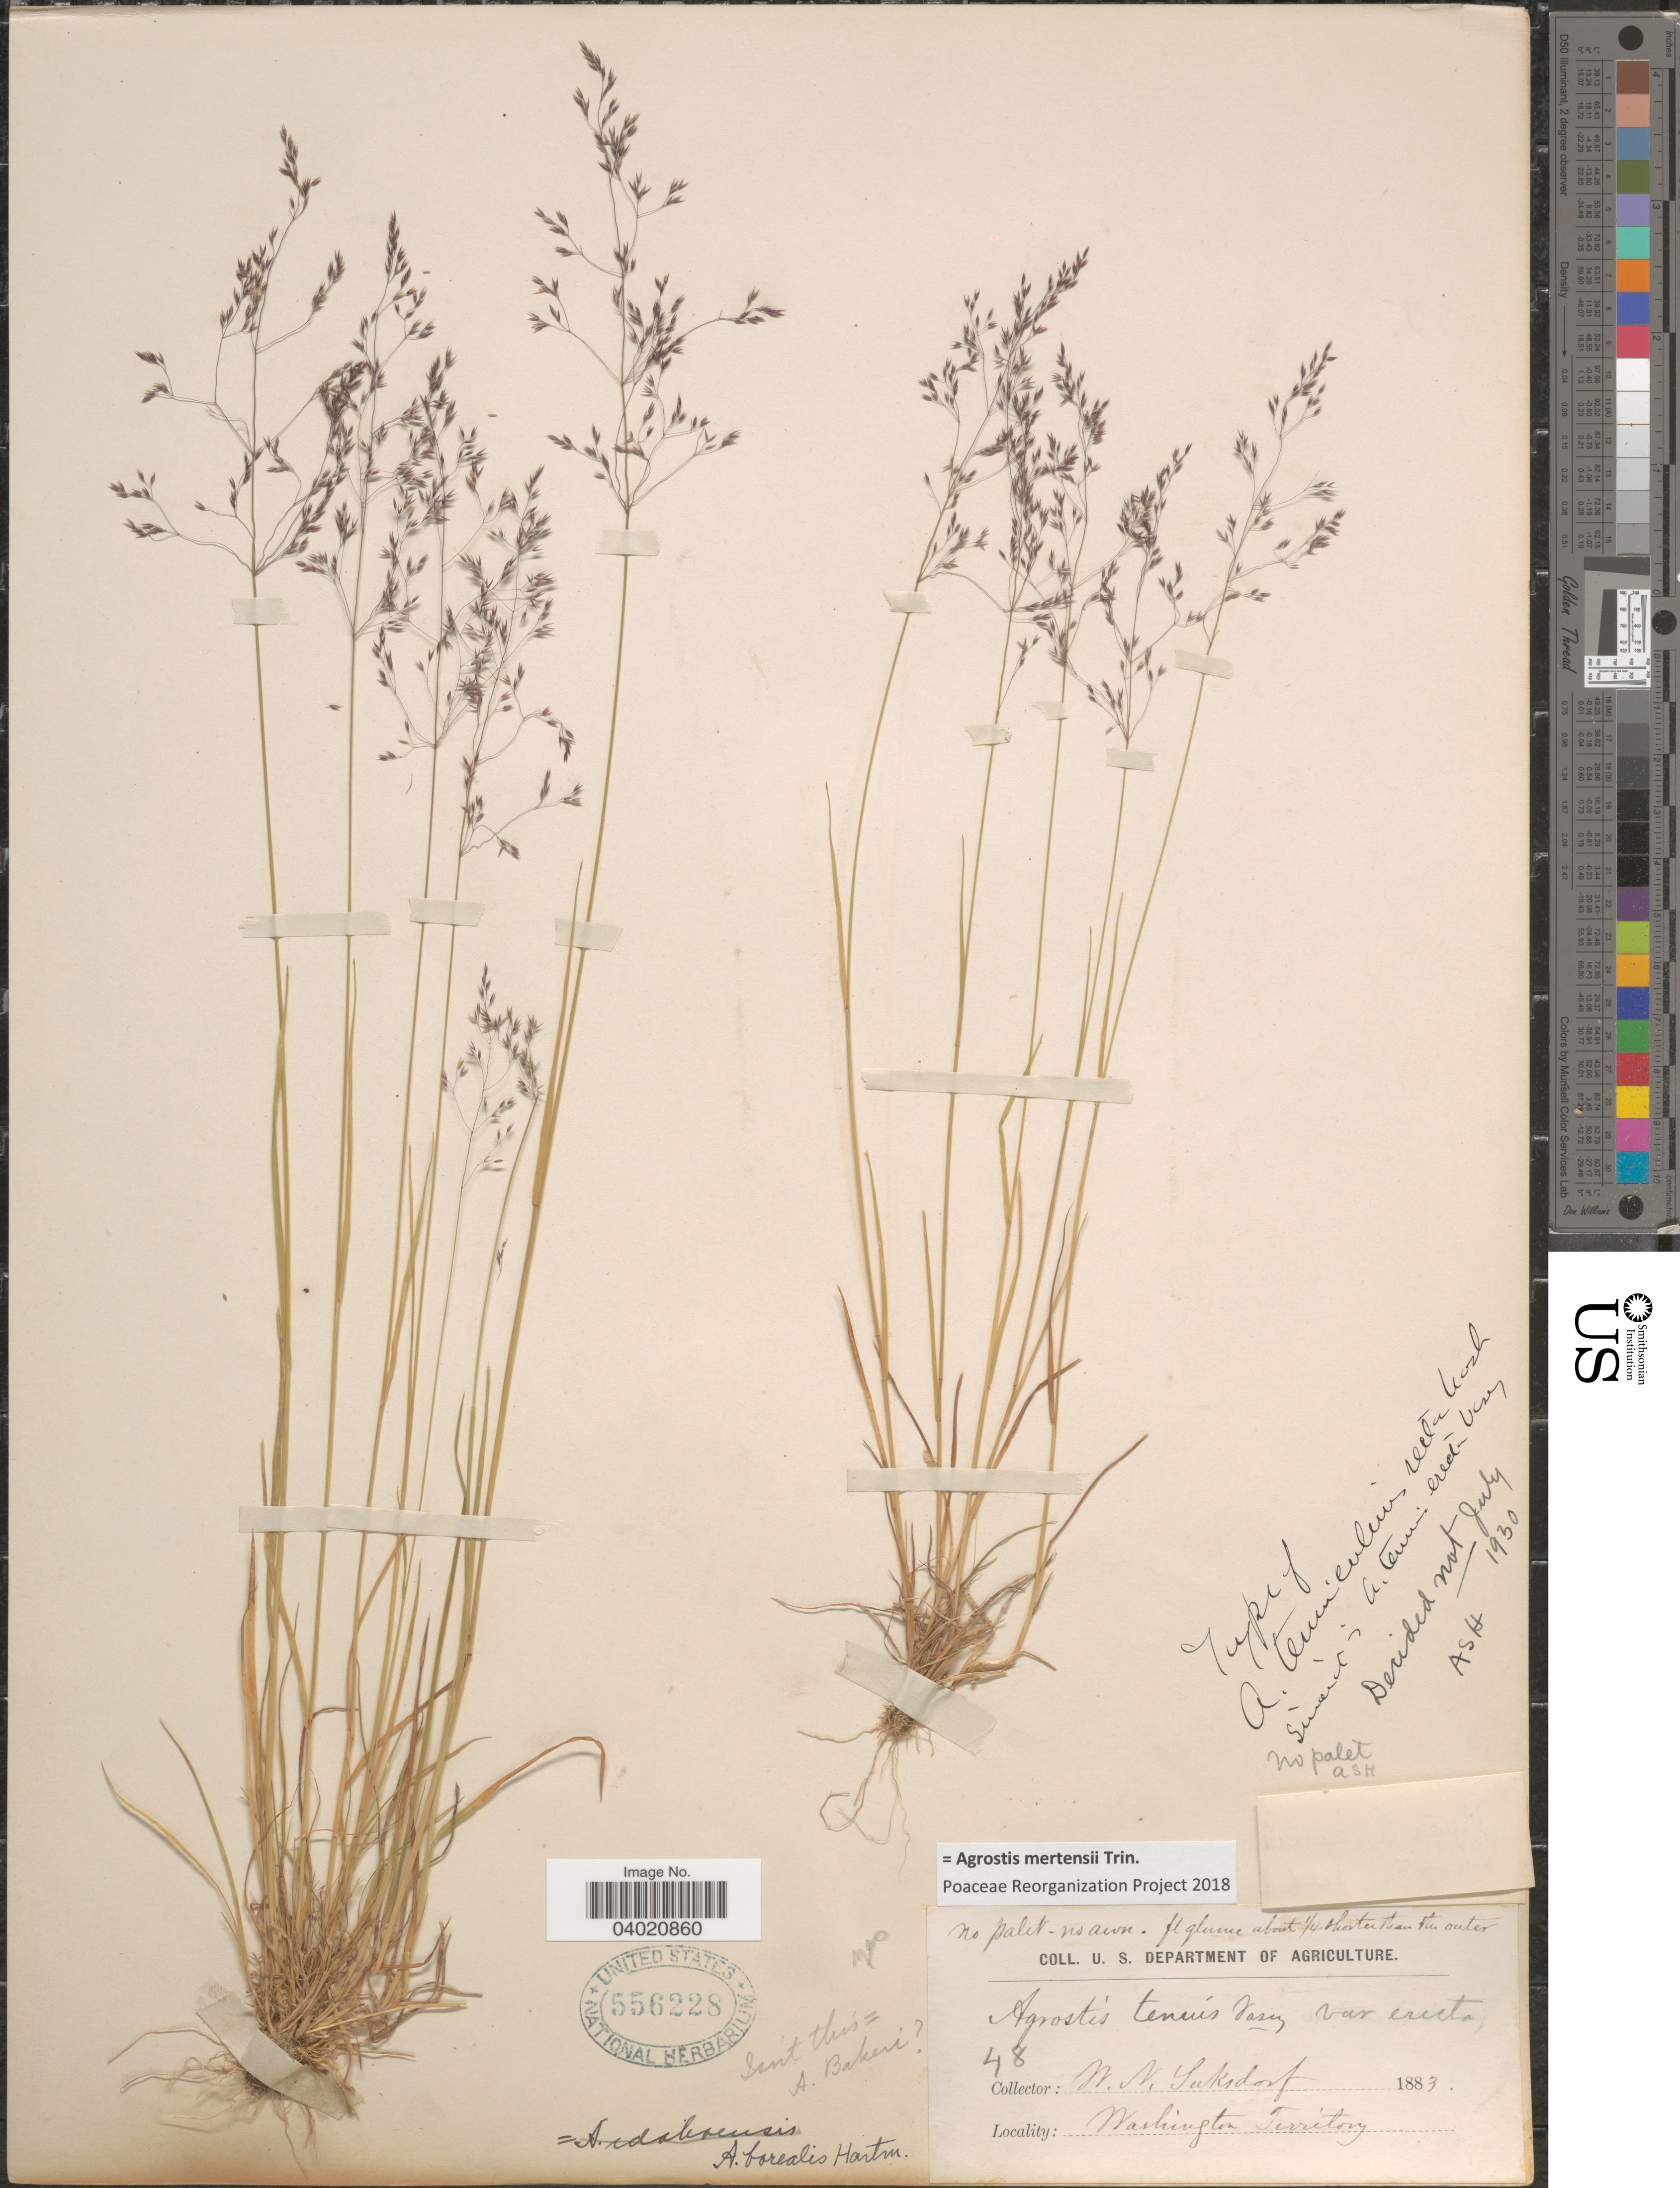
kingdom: Plantae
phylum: Tracheophyta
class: Liliopsida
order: Poales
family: Poaceae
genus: Agrostis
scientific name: Agrostis mertensii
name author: Trin.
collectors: W. N. Suksdorf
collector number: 48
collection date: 1883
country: United States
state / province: Washington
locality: Washington Territory.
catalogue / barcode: US 556228